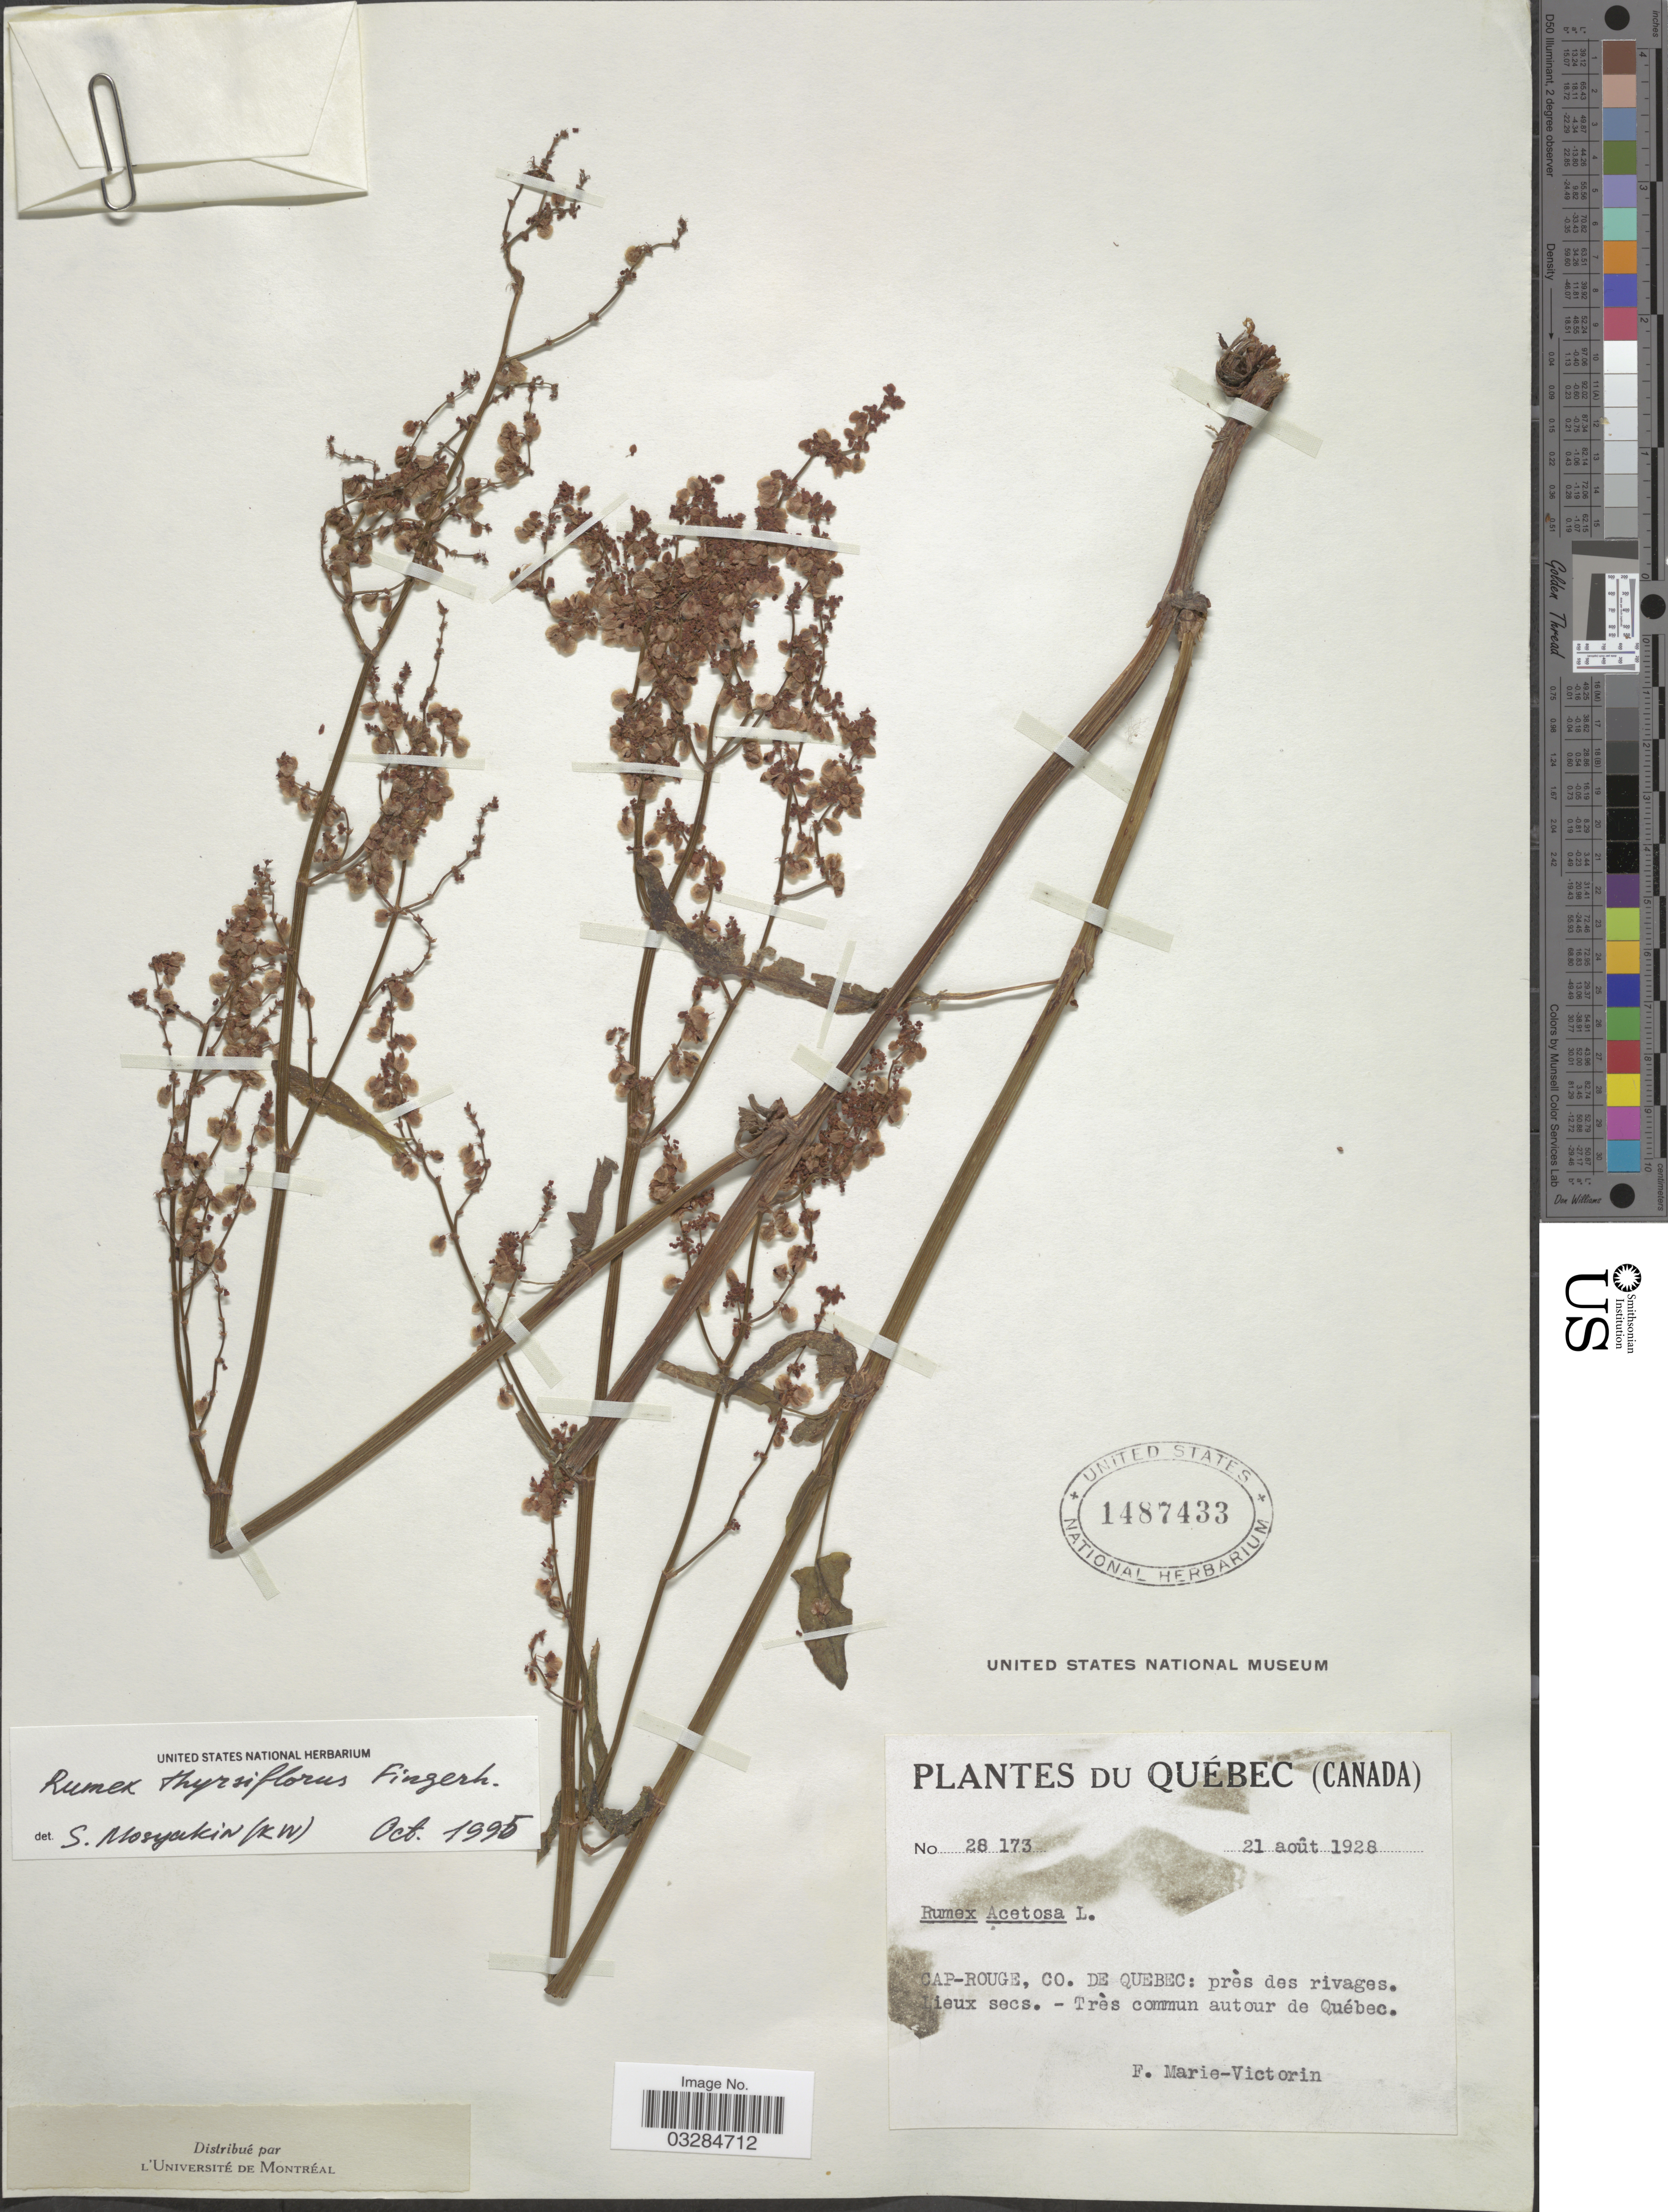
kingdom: Plantae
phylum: Tracheophyta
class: Magnoliopsida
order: Caryophyllales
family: Polygonaceae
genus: Rumex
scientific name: Rumex thyrsiflorus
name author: Fingerh.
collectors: F. Marie-Victorin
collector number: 28173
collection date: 1928-08-21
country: Canada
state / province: Quebec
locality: Cap-Rouge, Co. de Quebec: près des rivages.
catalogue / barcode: US 1487433